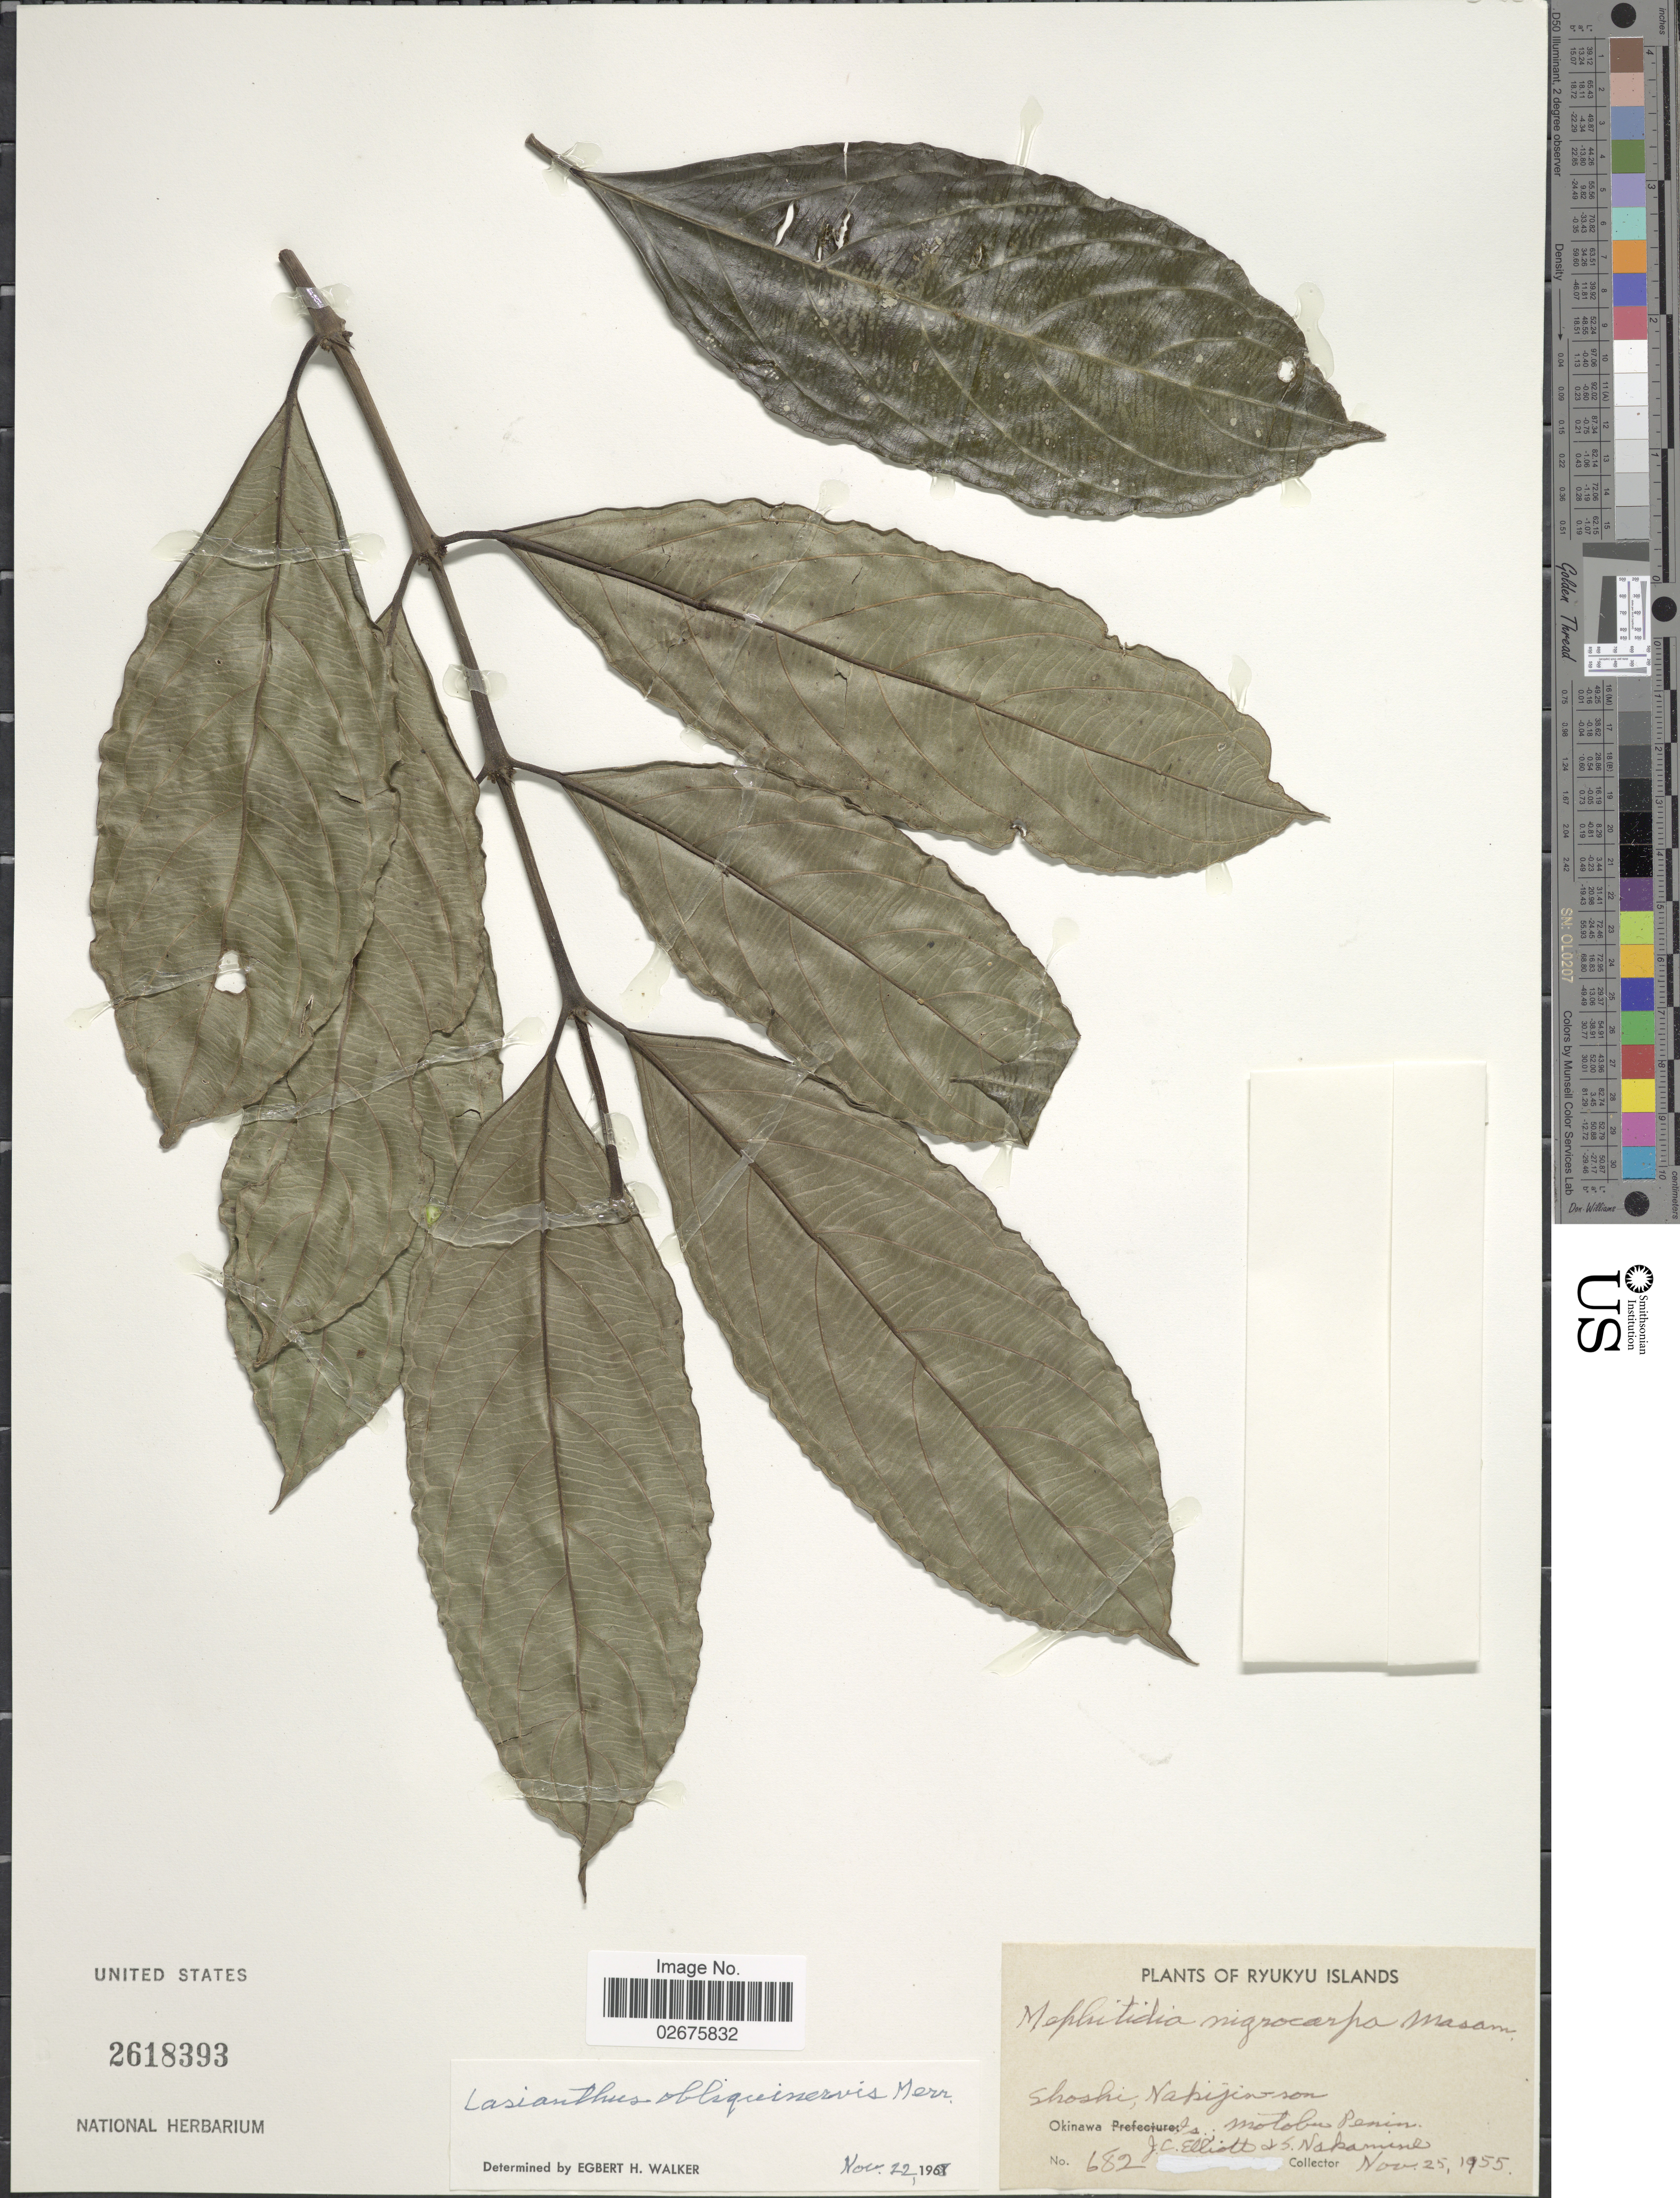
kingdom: Plantae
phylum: Tracheophyta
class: Magnoliopsida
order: Gentianales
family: Rubiaceae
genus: Lasianthus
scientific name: Lasianthus verticillatus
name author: (Lour.) Merr.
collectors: J. Elliot & S. Nakamine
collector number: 682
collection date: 1955-11-25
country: Japan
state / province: Okinawa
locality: Shoshi, Nakijin-son, Okinawa Is., Motobu Penin.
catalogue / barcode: US 2618393